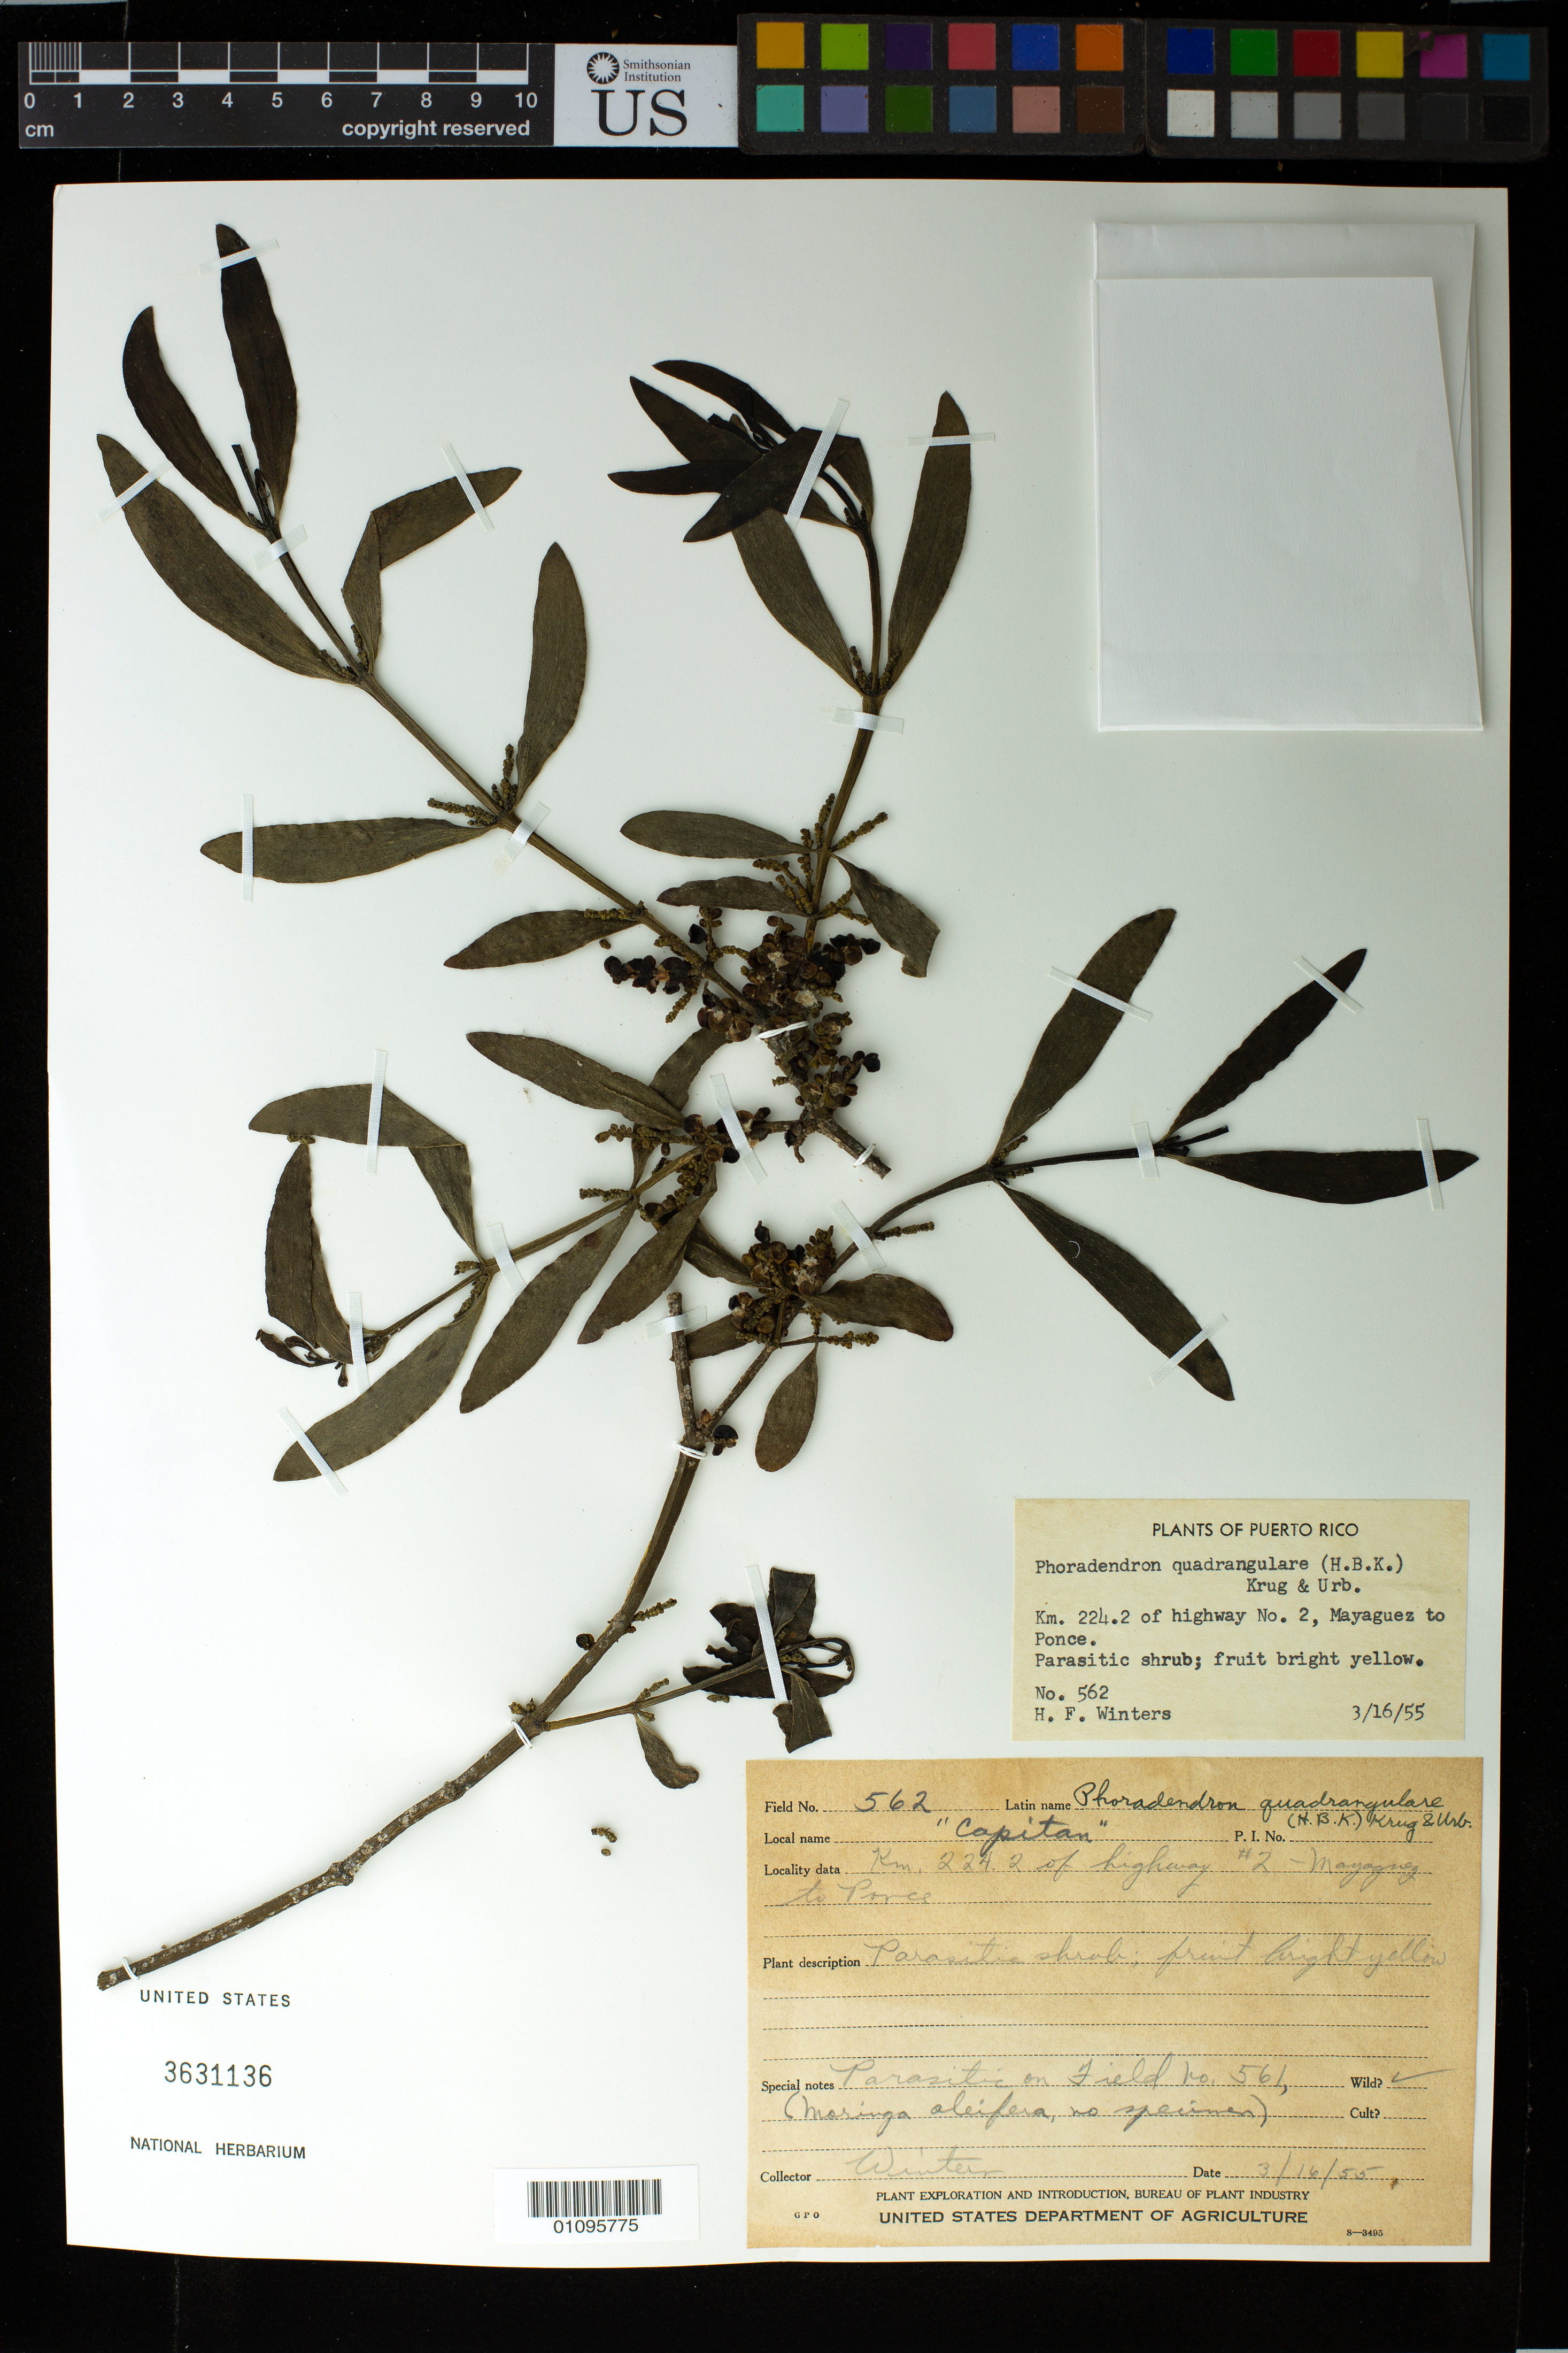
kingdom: Plantae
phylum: Tracheophyta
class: Magnoliopsida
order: Santalales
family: Viscaceae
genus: Phoradendron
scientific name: Phoradendron quadrangulare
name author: (Kunth) Griseb.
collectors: H. Winters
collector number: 562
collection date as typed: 16 Mar 1955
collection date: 1955-03-16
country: Puerto Rico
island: Puerto Rico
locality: Mayaguez to Pons, km 224.2 of highway No. 2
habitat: Parasitic on Moringa oleifera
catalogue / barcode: US 3631136